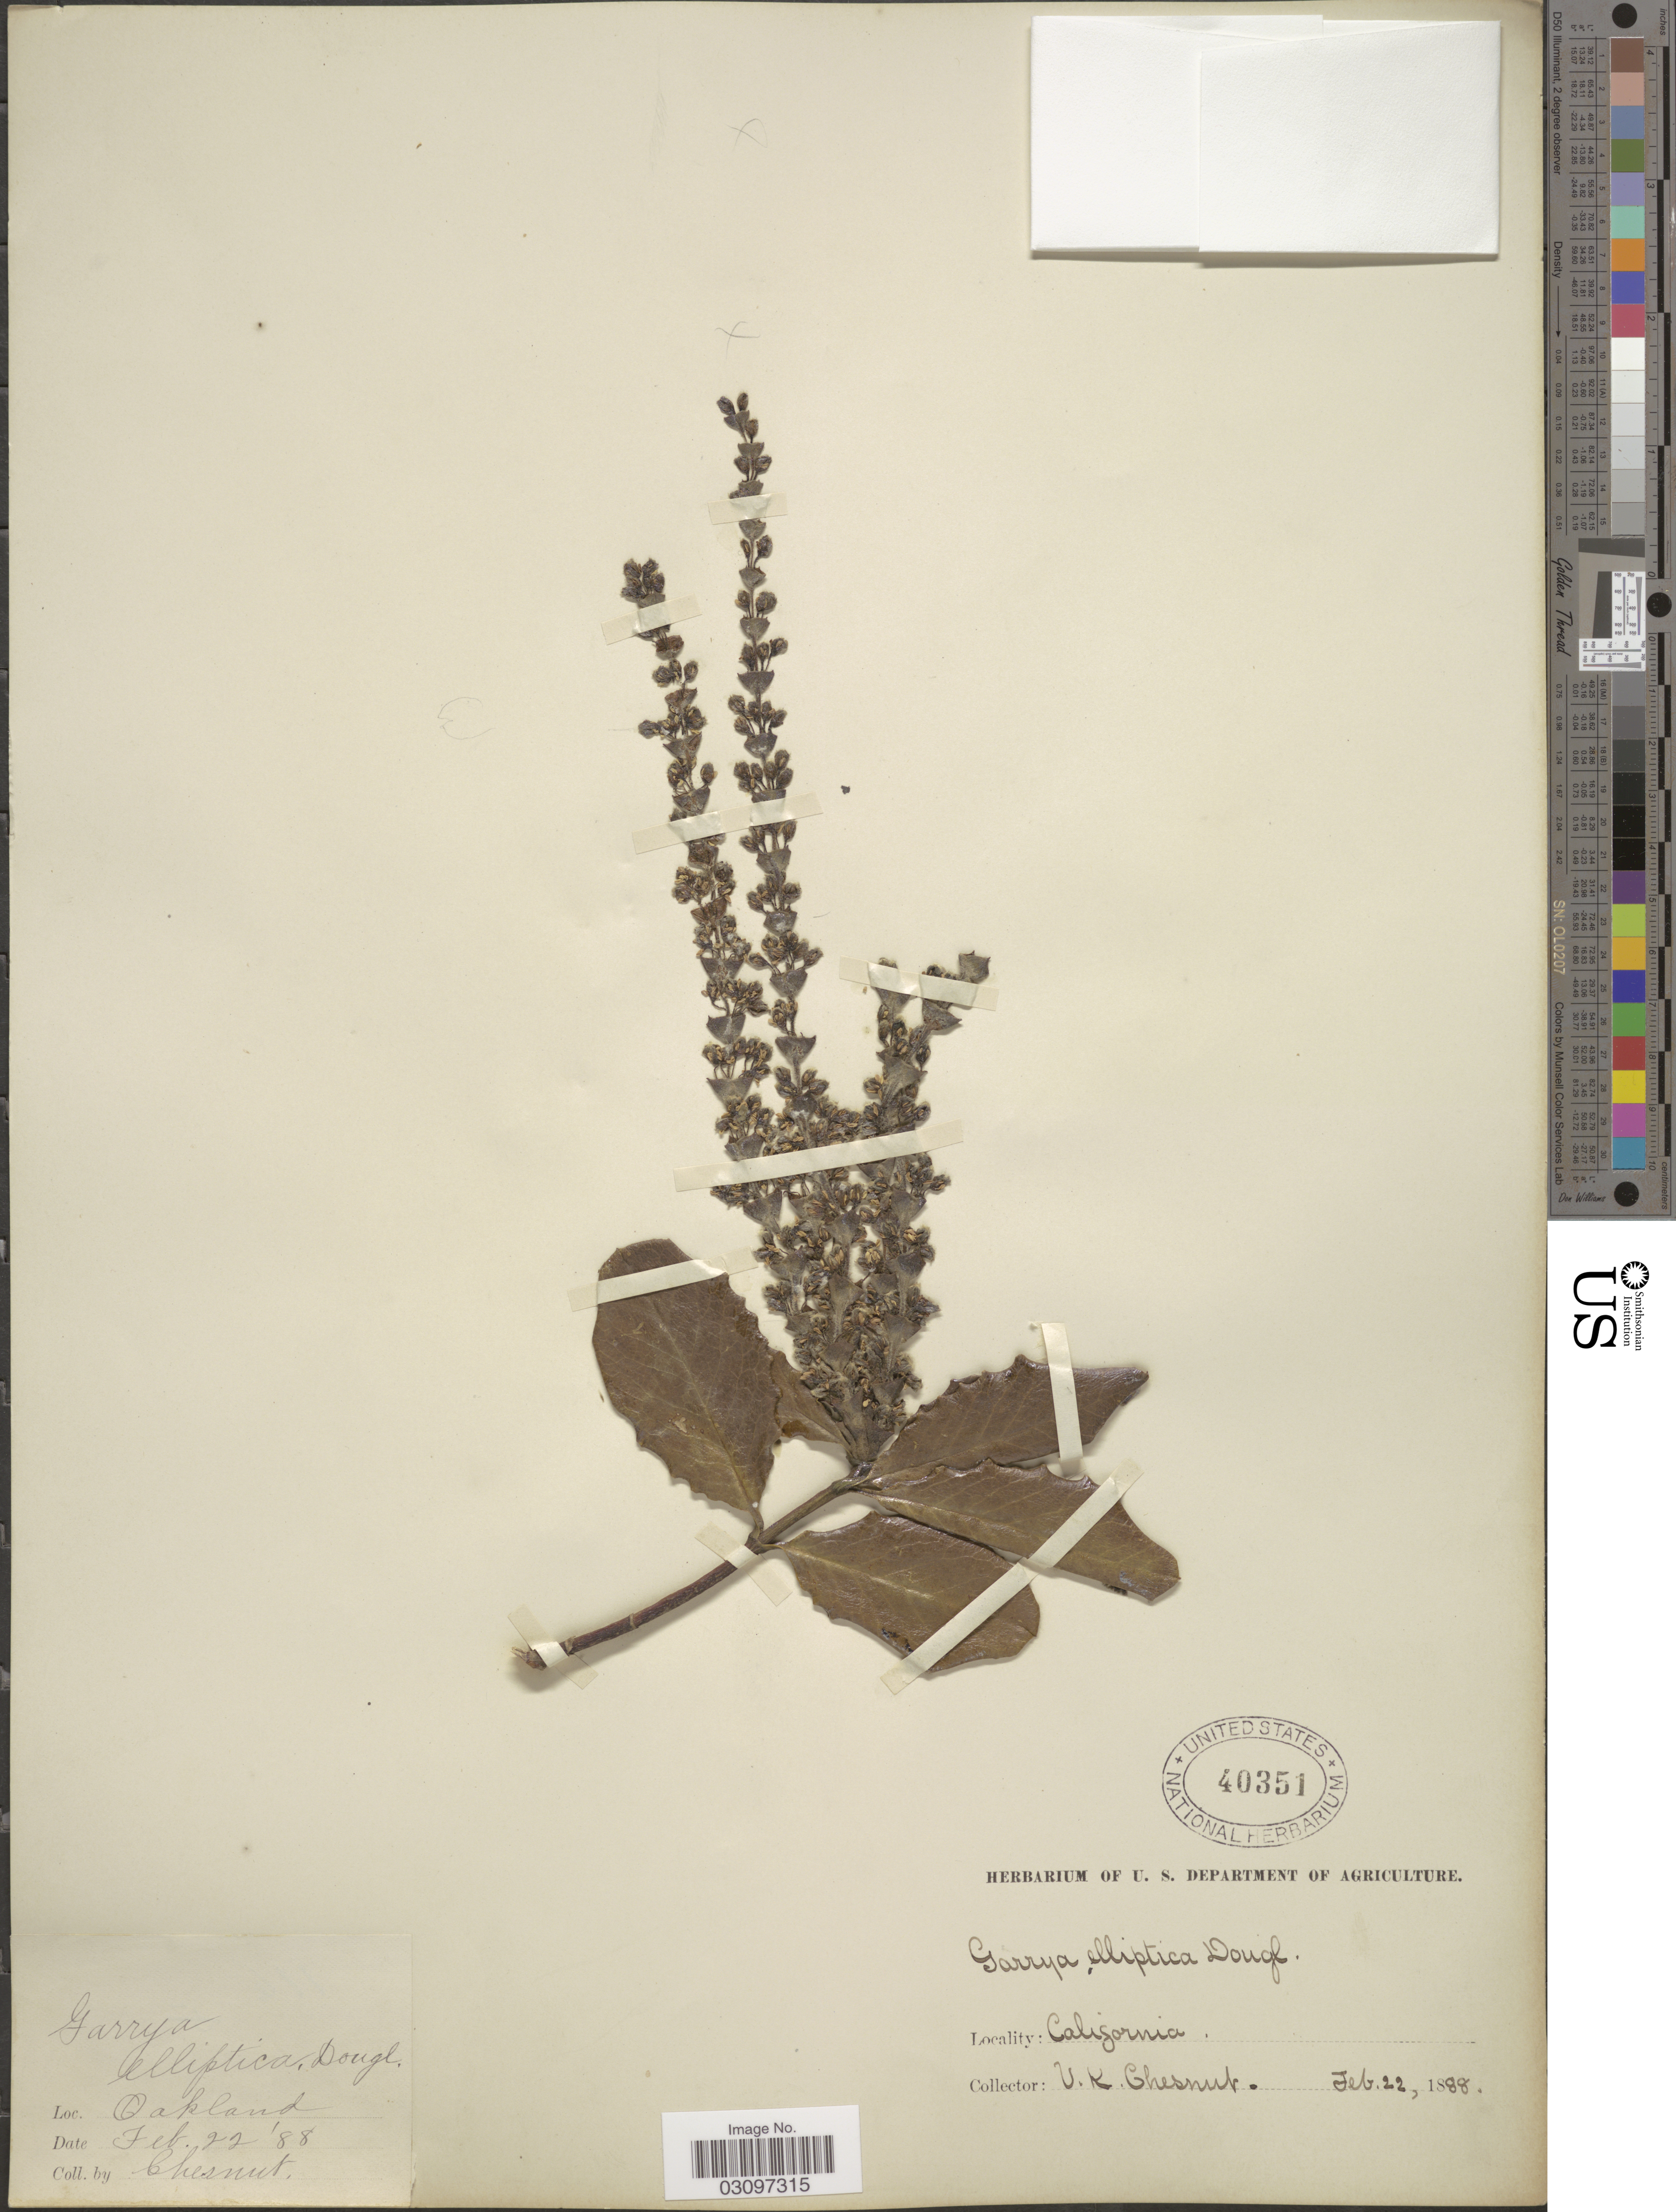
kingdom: Plantae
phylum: Tracheophyta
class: Magnoliopsida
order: Garryales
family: Garryaceae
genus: Garrya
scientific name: Garrya elliptica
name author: Douglas ex Lindl.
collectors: V. Chesnut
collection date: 1888-02-22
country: United States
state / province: California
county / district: Alameda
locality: Oakland.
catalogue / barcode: US 40351